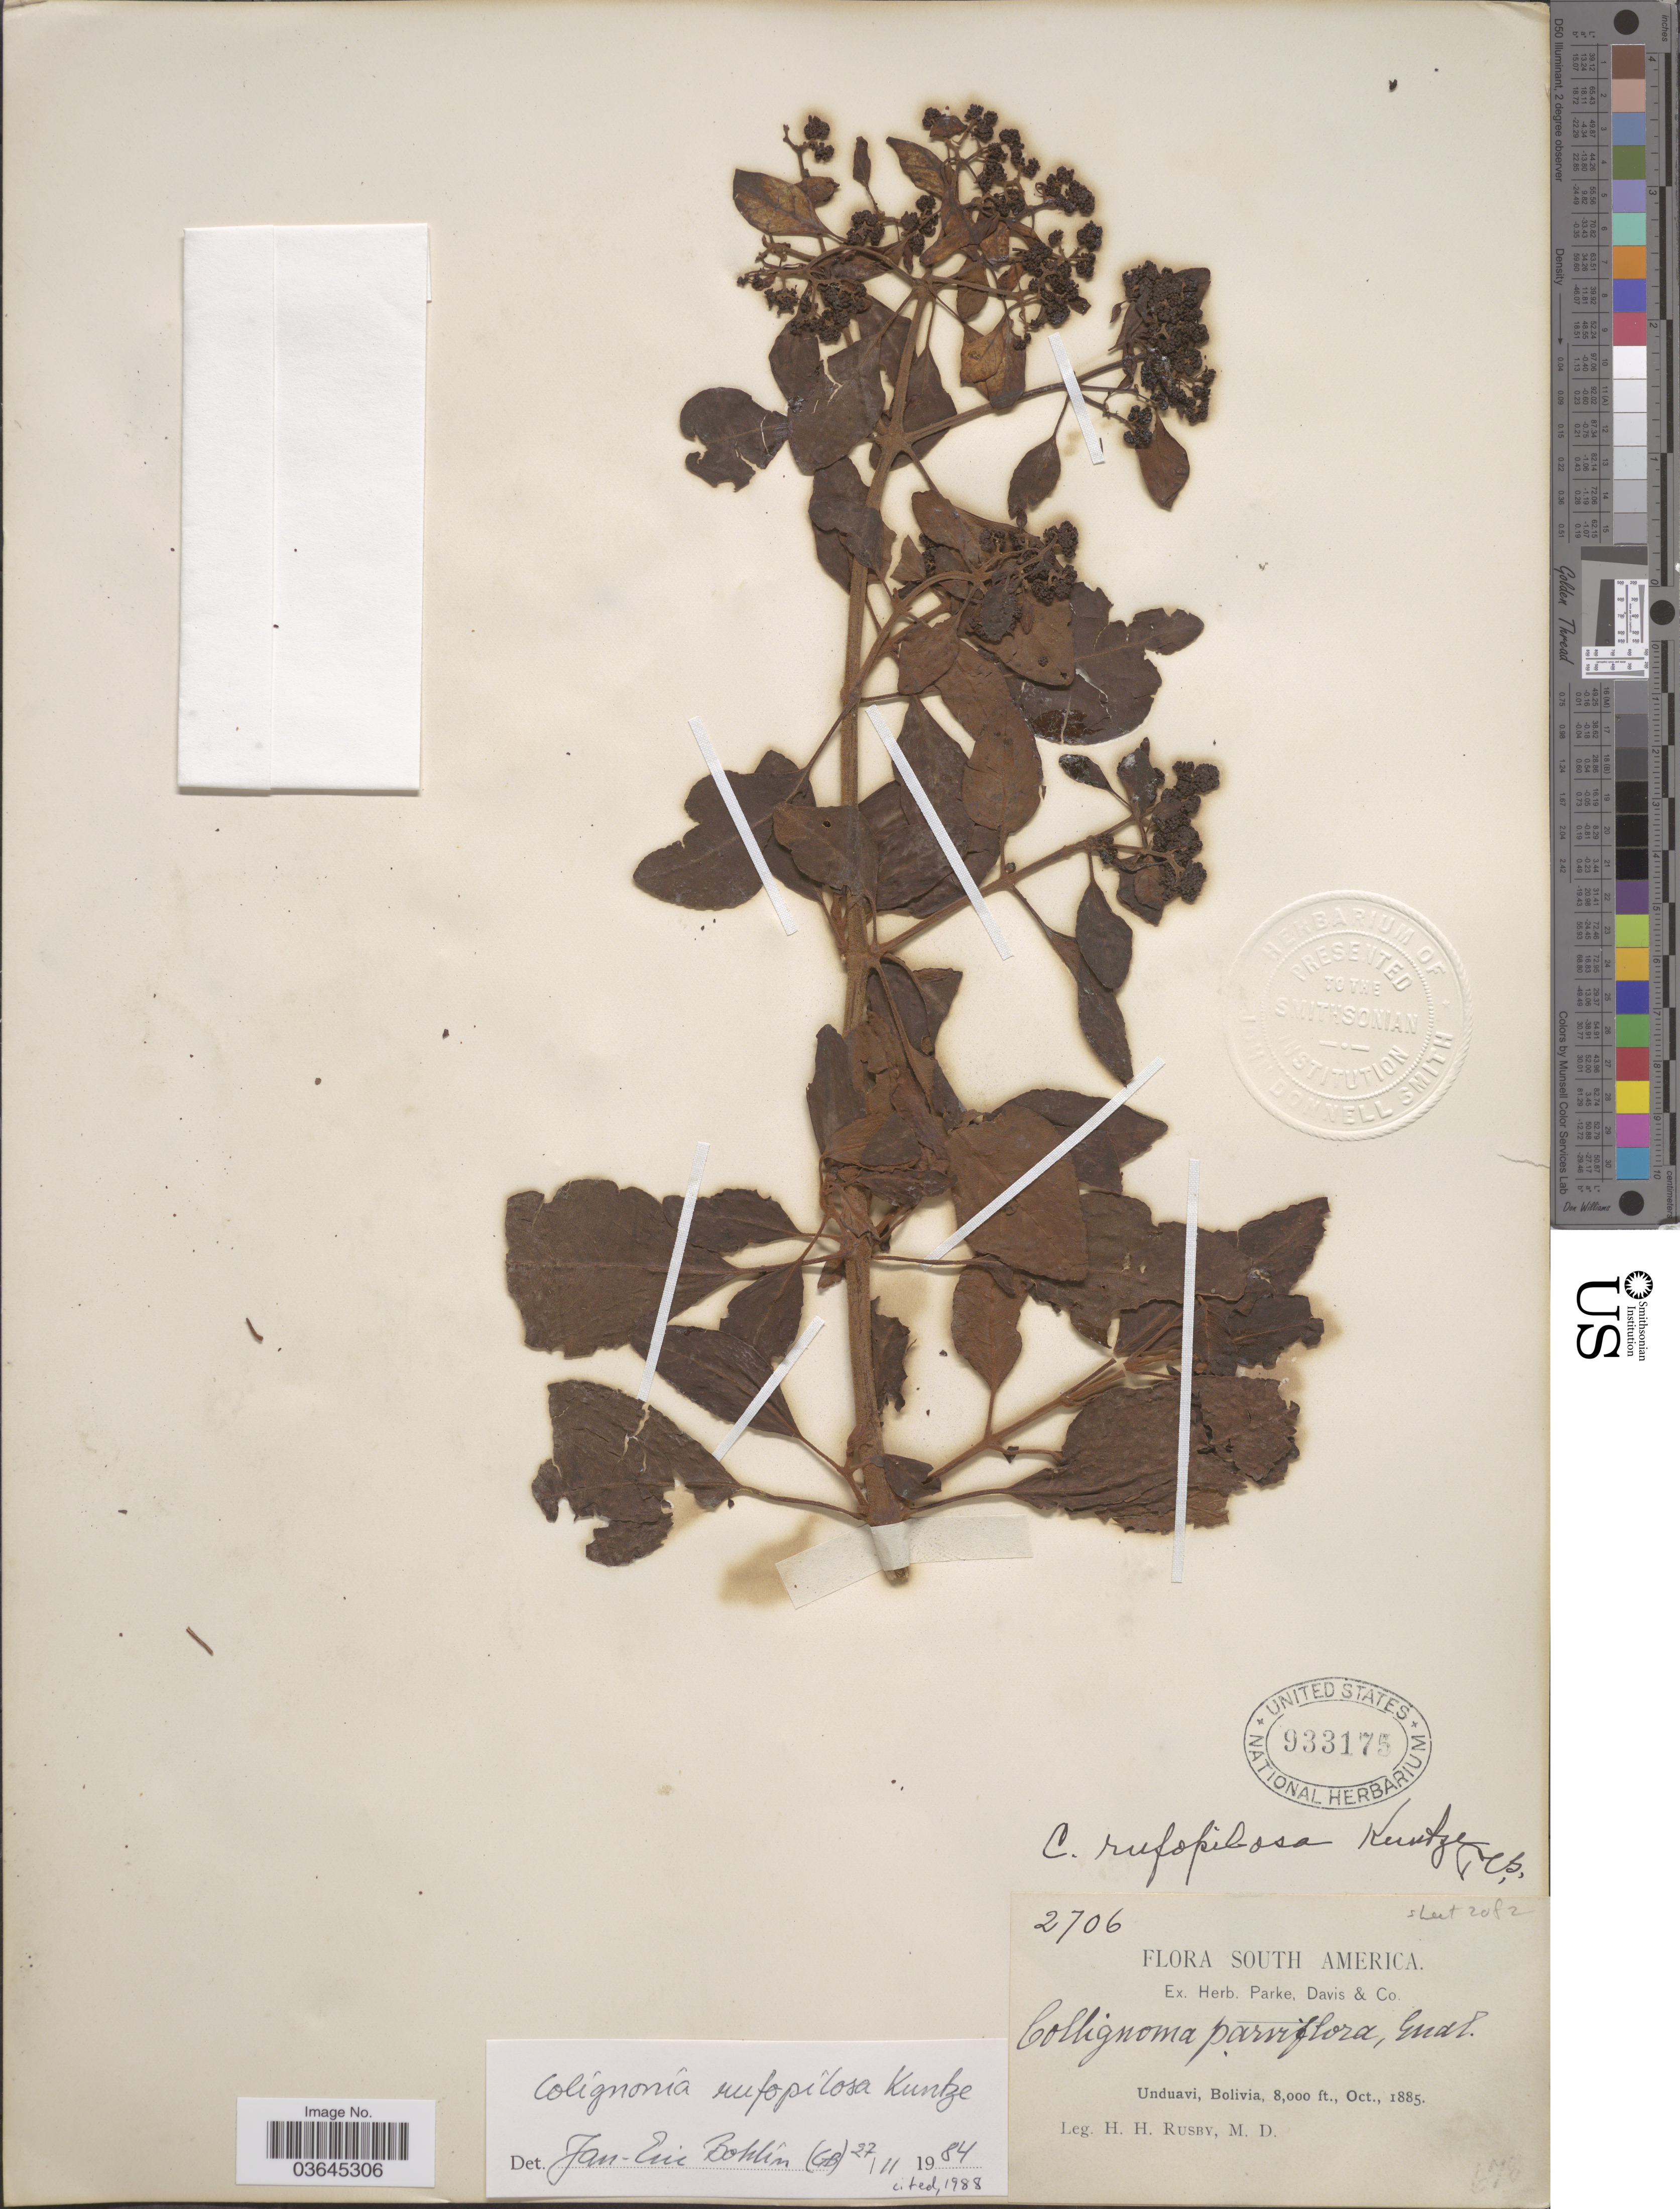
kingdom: Plantae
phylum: Tracheophyta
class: Magnoliopsida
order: Caryophyllales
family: Nyctaginaceae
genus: Colignonia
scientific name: Colignonia rufopilosa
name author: Kuntze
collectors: H. H. Rusby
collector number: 2706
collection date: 1885-10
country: Bolivia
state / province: La Paz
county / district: Nor Yungas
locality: Unduavi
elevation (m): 2438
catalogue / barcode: US 933175